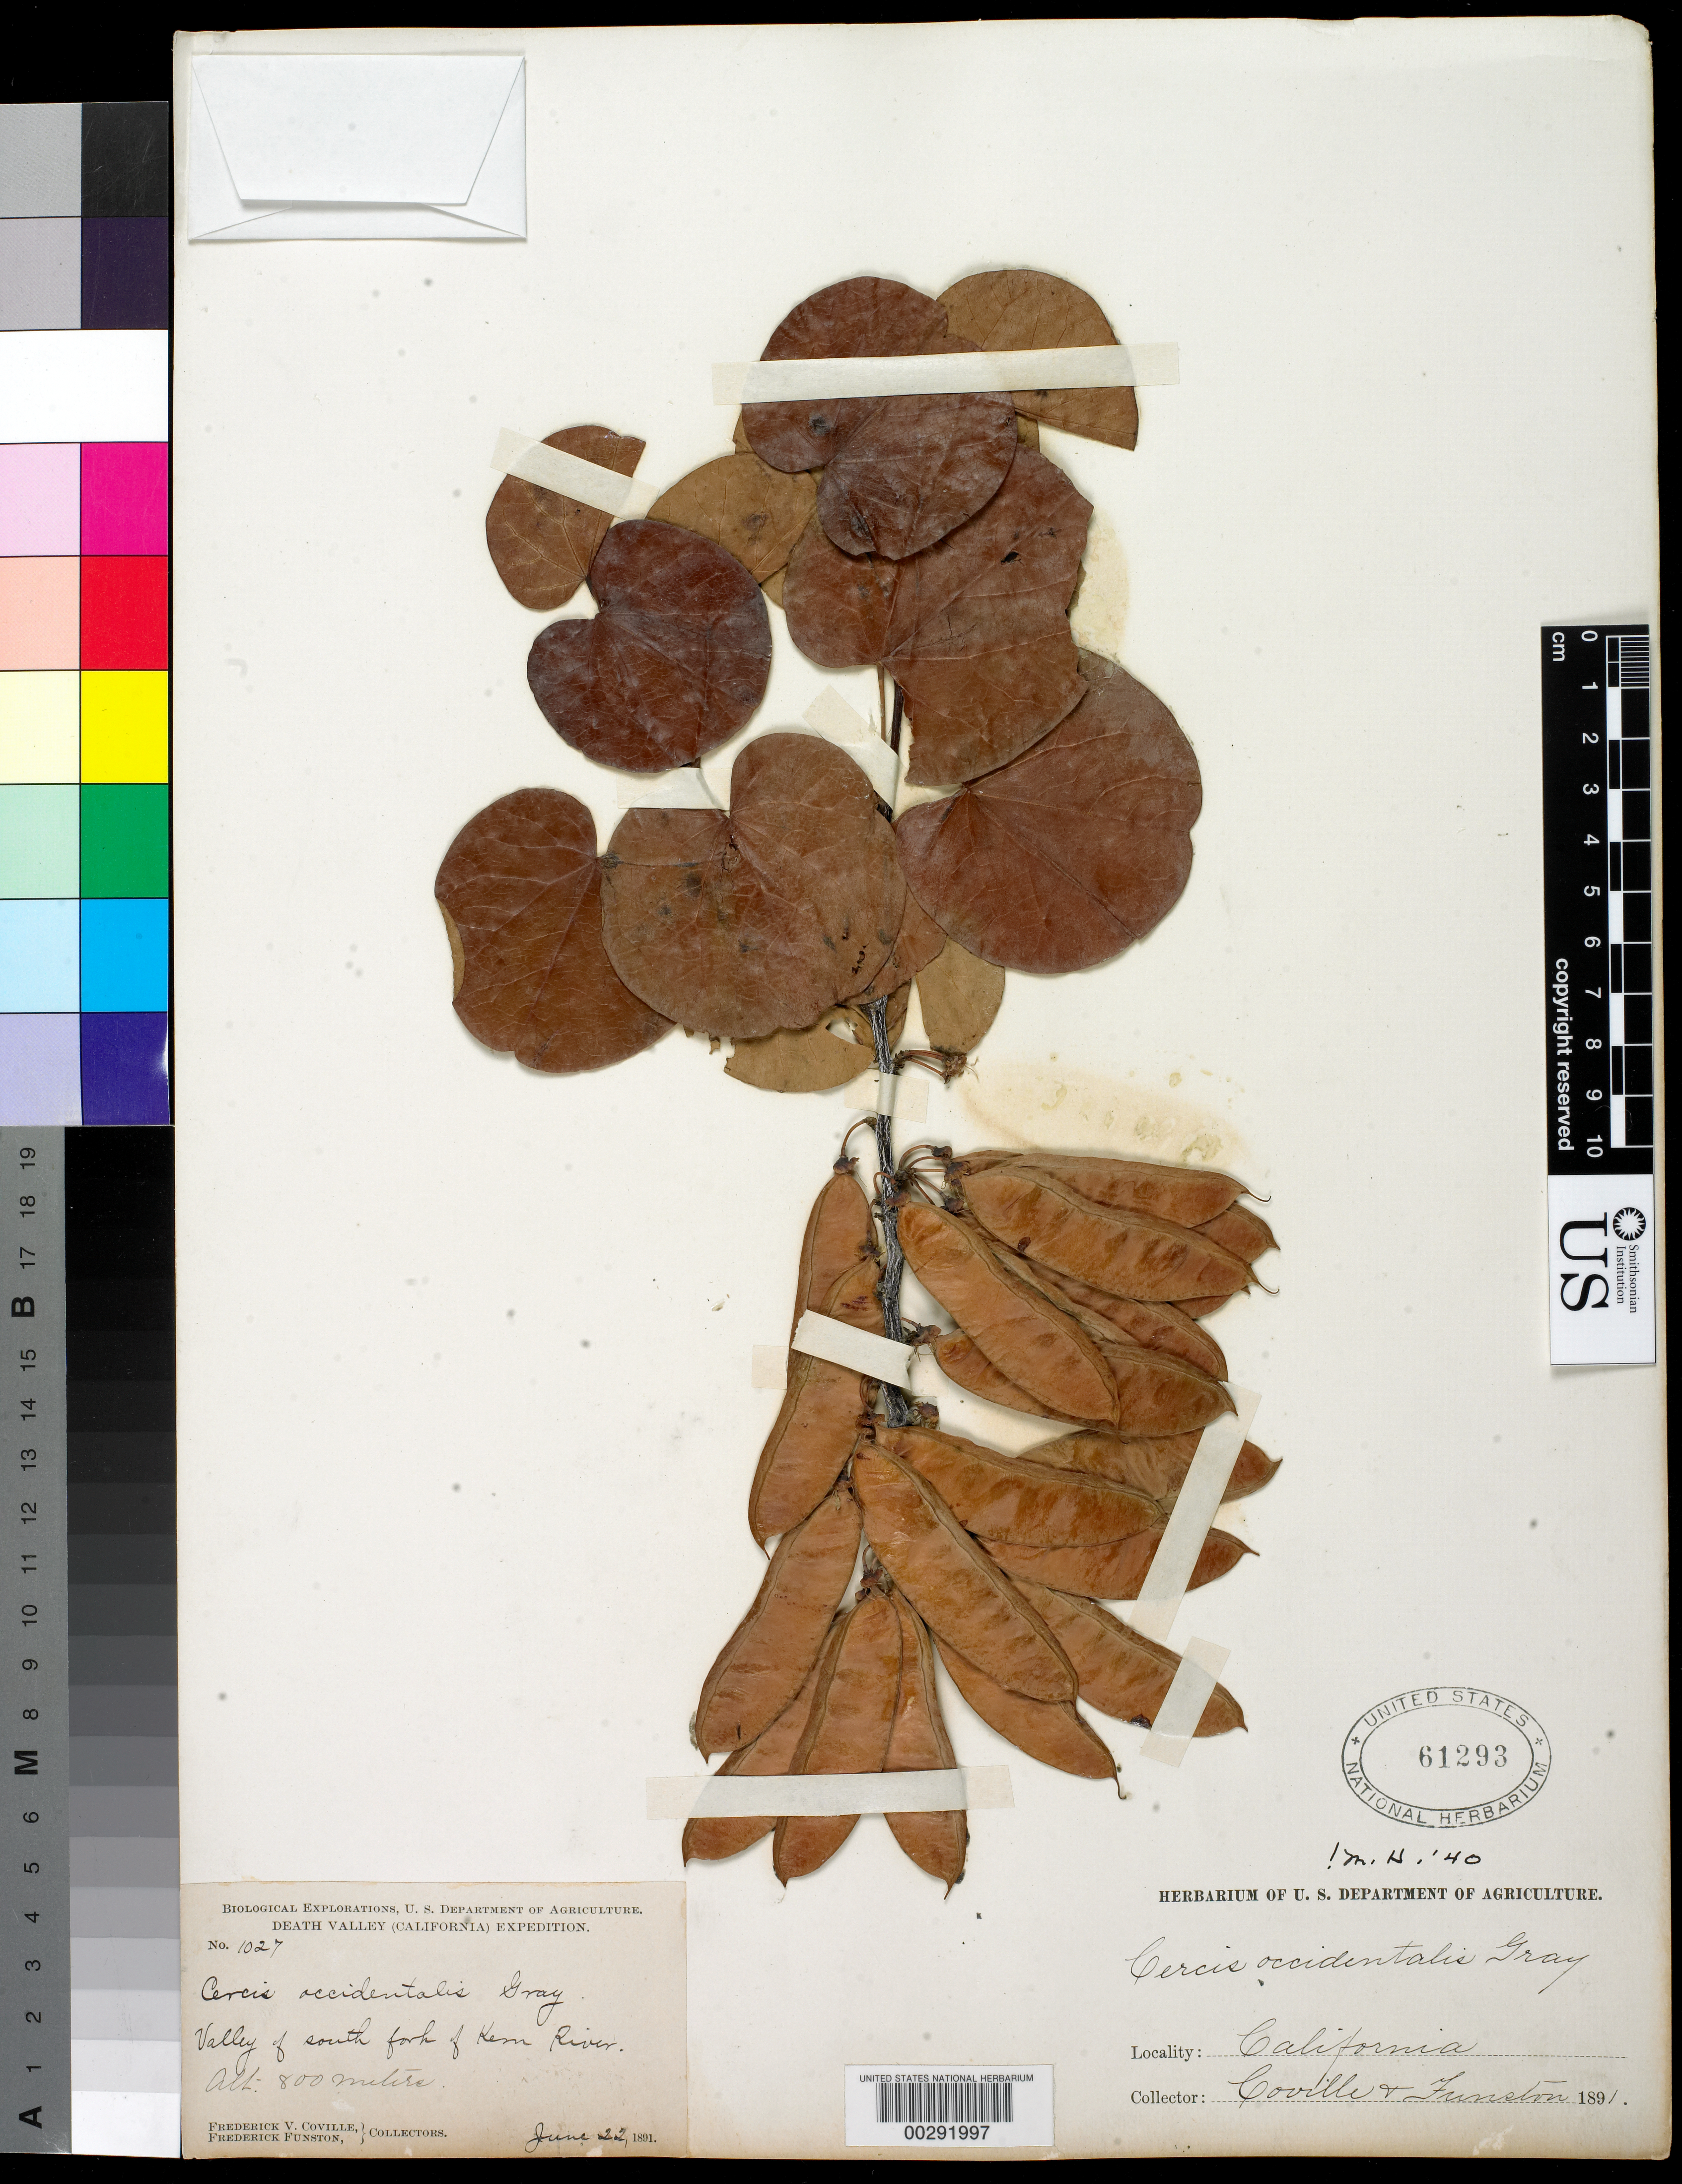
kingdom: Plantae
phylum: Tracheophyta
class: Magnoliopsida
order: Fabales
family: Fabaceae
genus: Cercis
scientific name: Cercis occidentalis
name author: Torr. ex A. Gray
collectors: F. V. Coville & F. Funston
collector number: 1027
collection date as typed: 22 Jun 1891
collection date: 1891-06-22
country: United States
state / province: California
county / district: Kern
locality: Valley of the s fork of kern river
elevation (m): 800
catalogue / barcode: US 61293